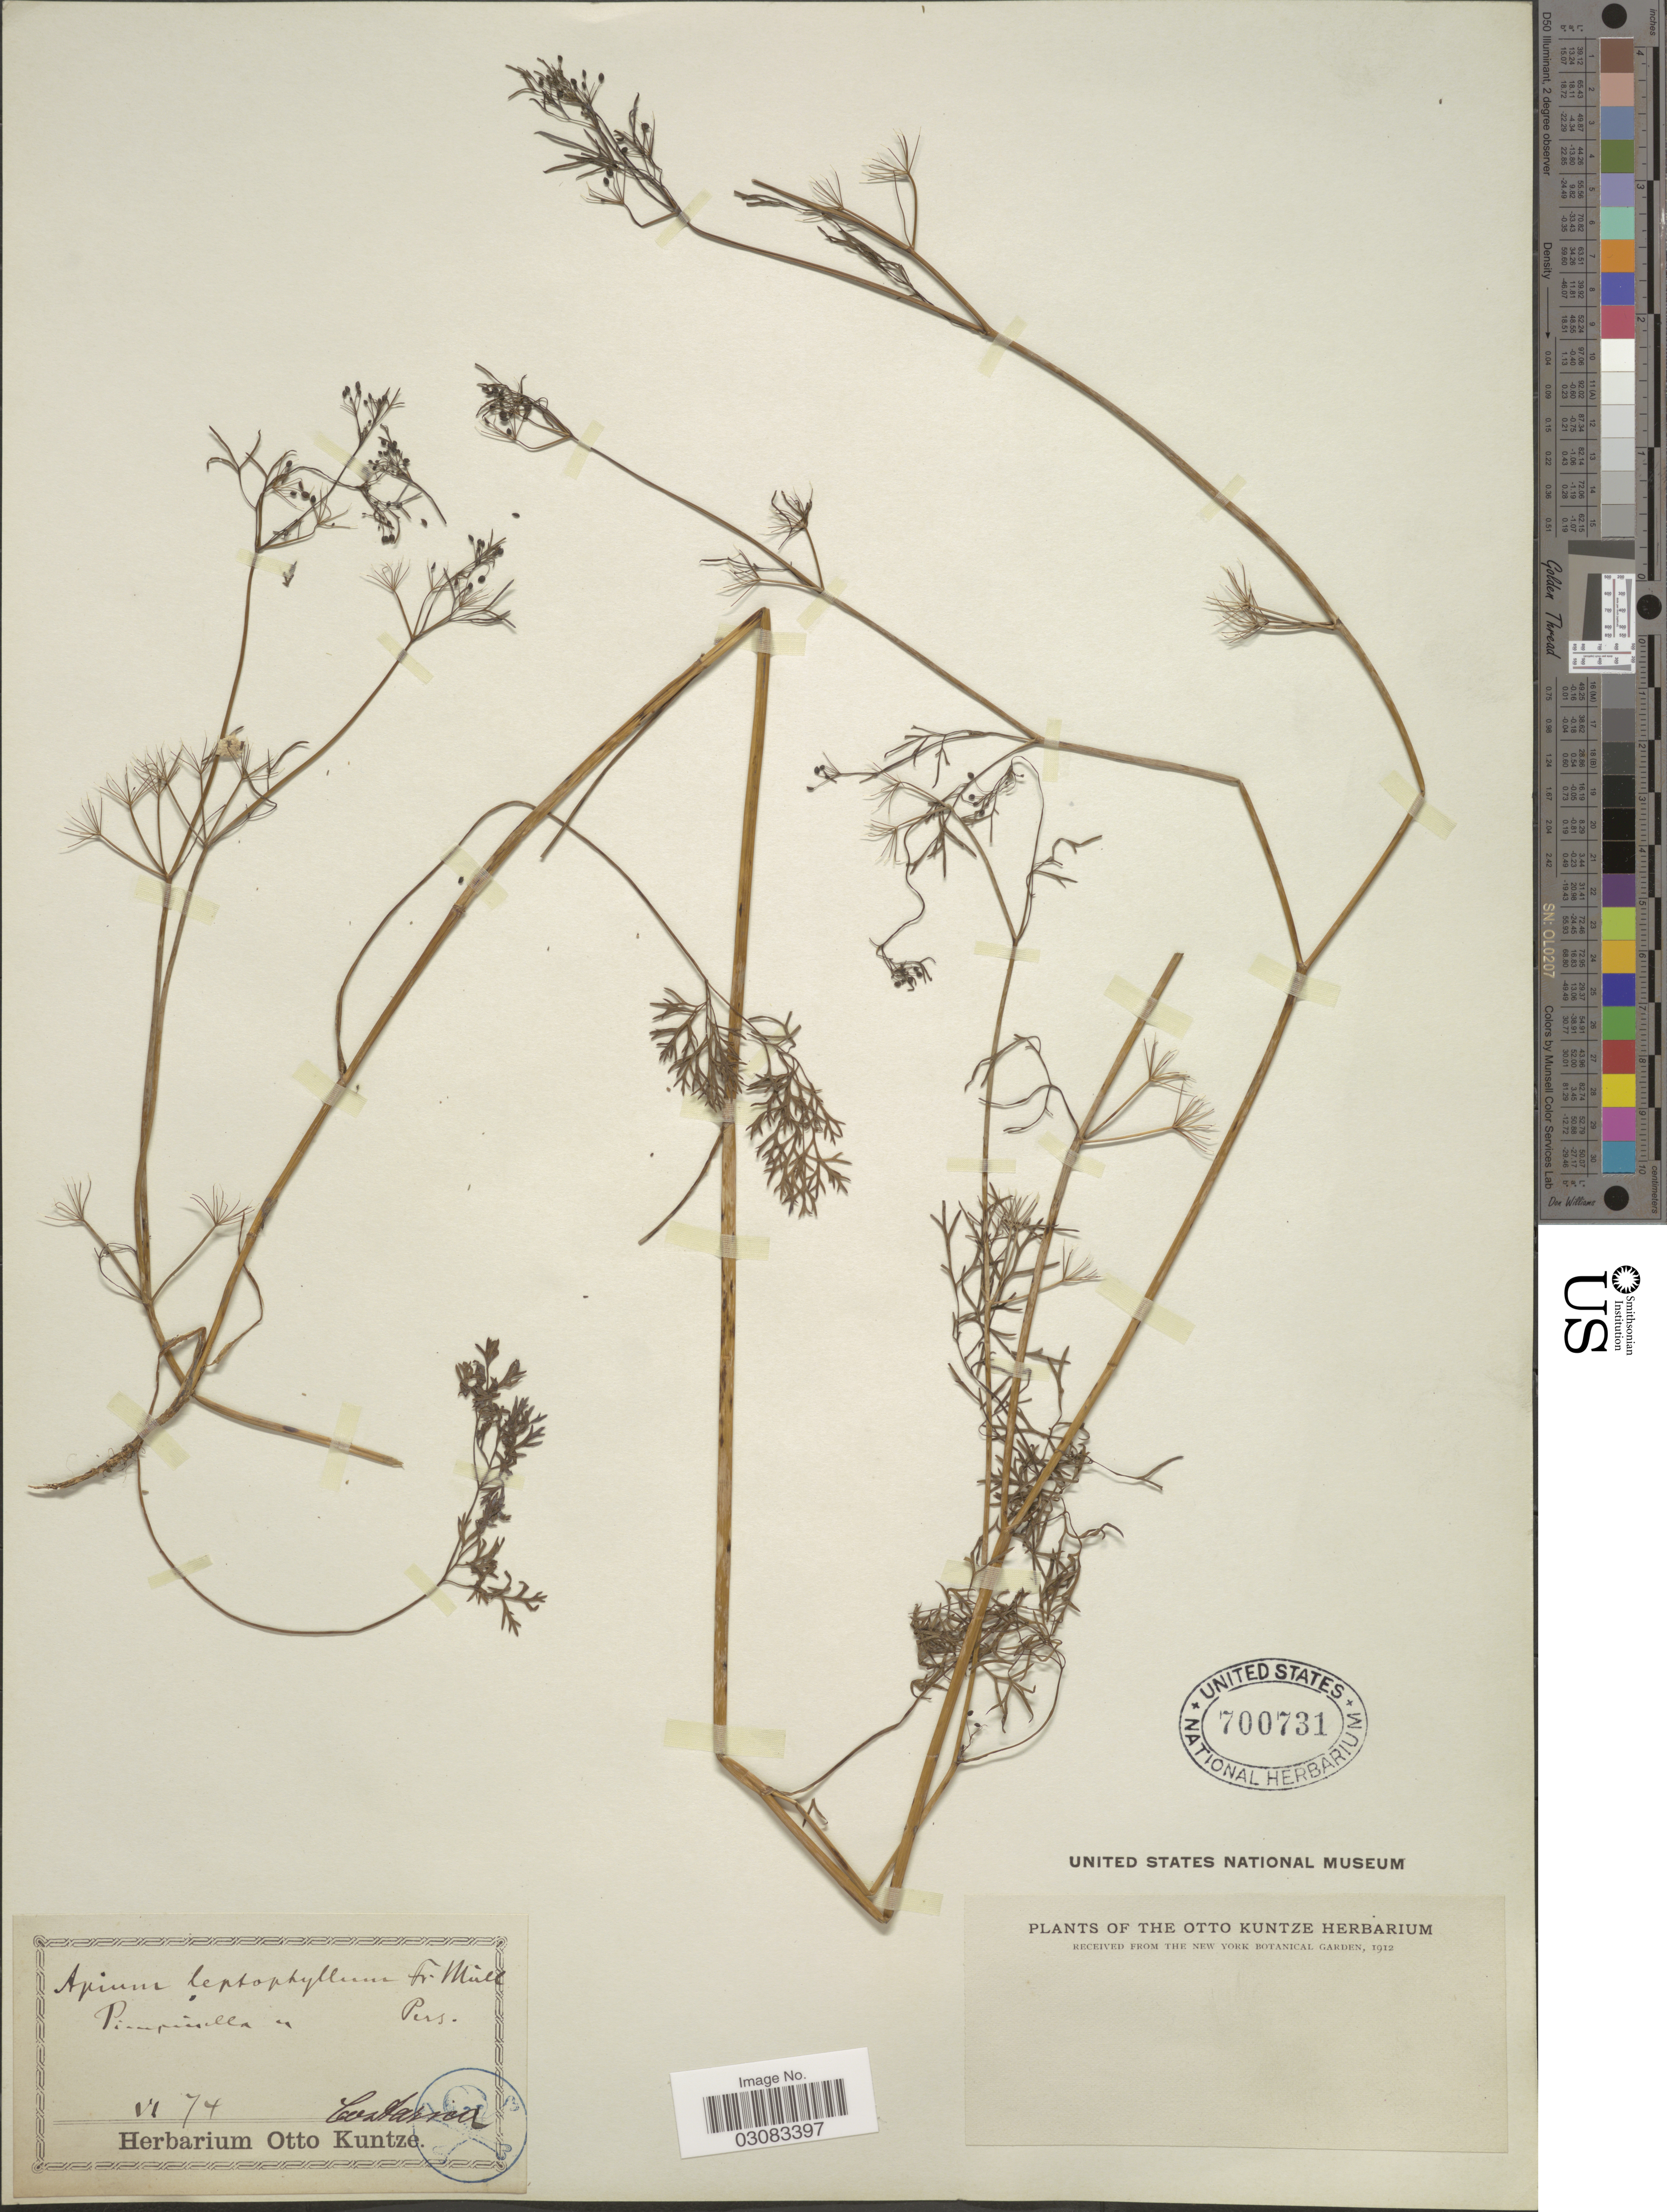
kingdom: Plantae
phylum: Tracheophyta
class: Magnoliopsida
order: Apiales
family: Apiaceae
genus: Cyclospermum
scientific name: Cyclospermum leptophyllum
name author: (Pers.) Sprague ex Britton & P. Wilson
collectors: ex herb. Otto Kuntze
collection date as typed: Transcribed d/m/y: /6/74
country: Costa Rica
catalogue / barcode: US 700731